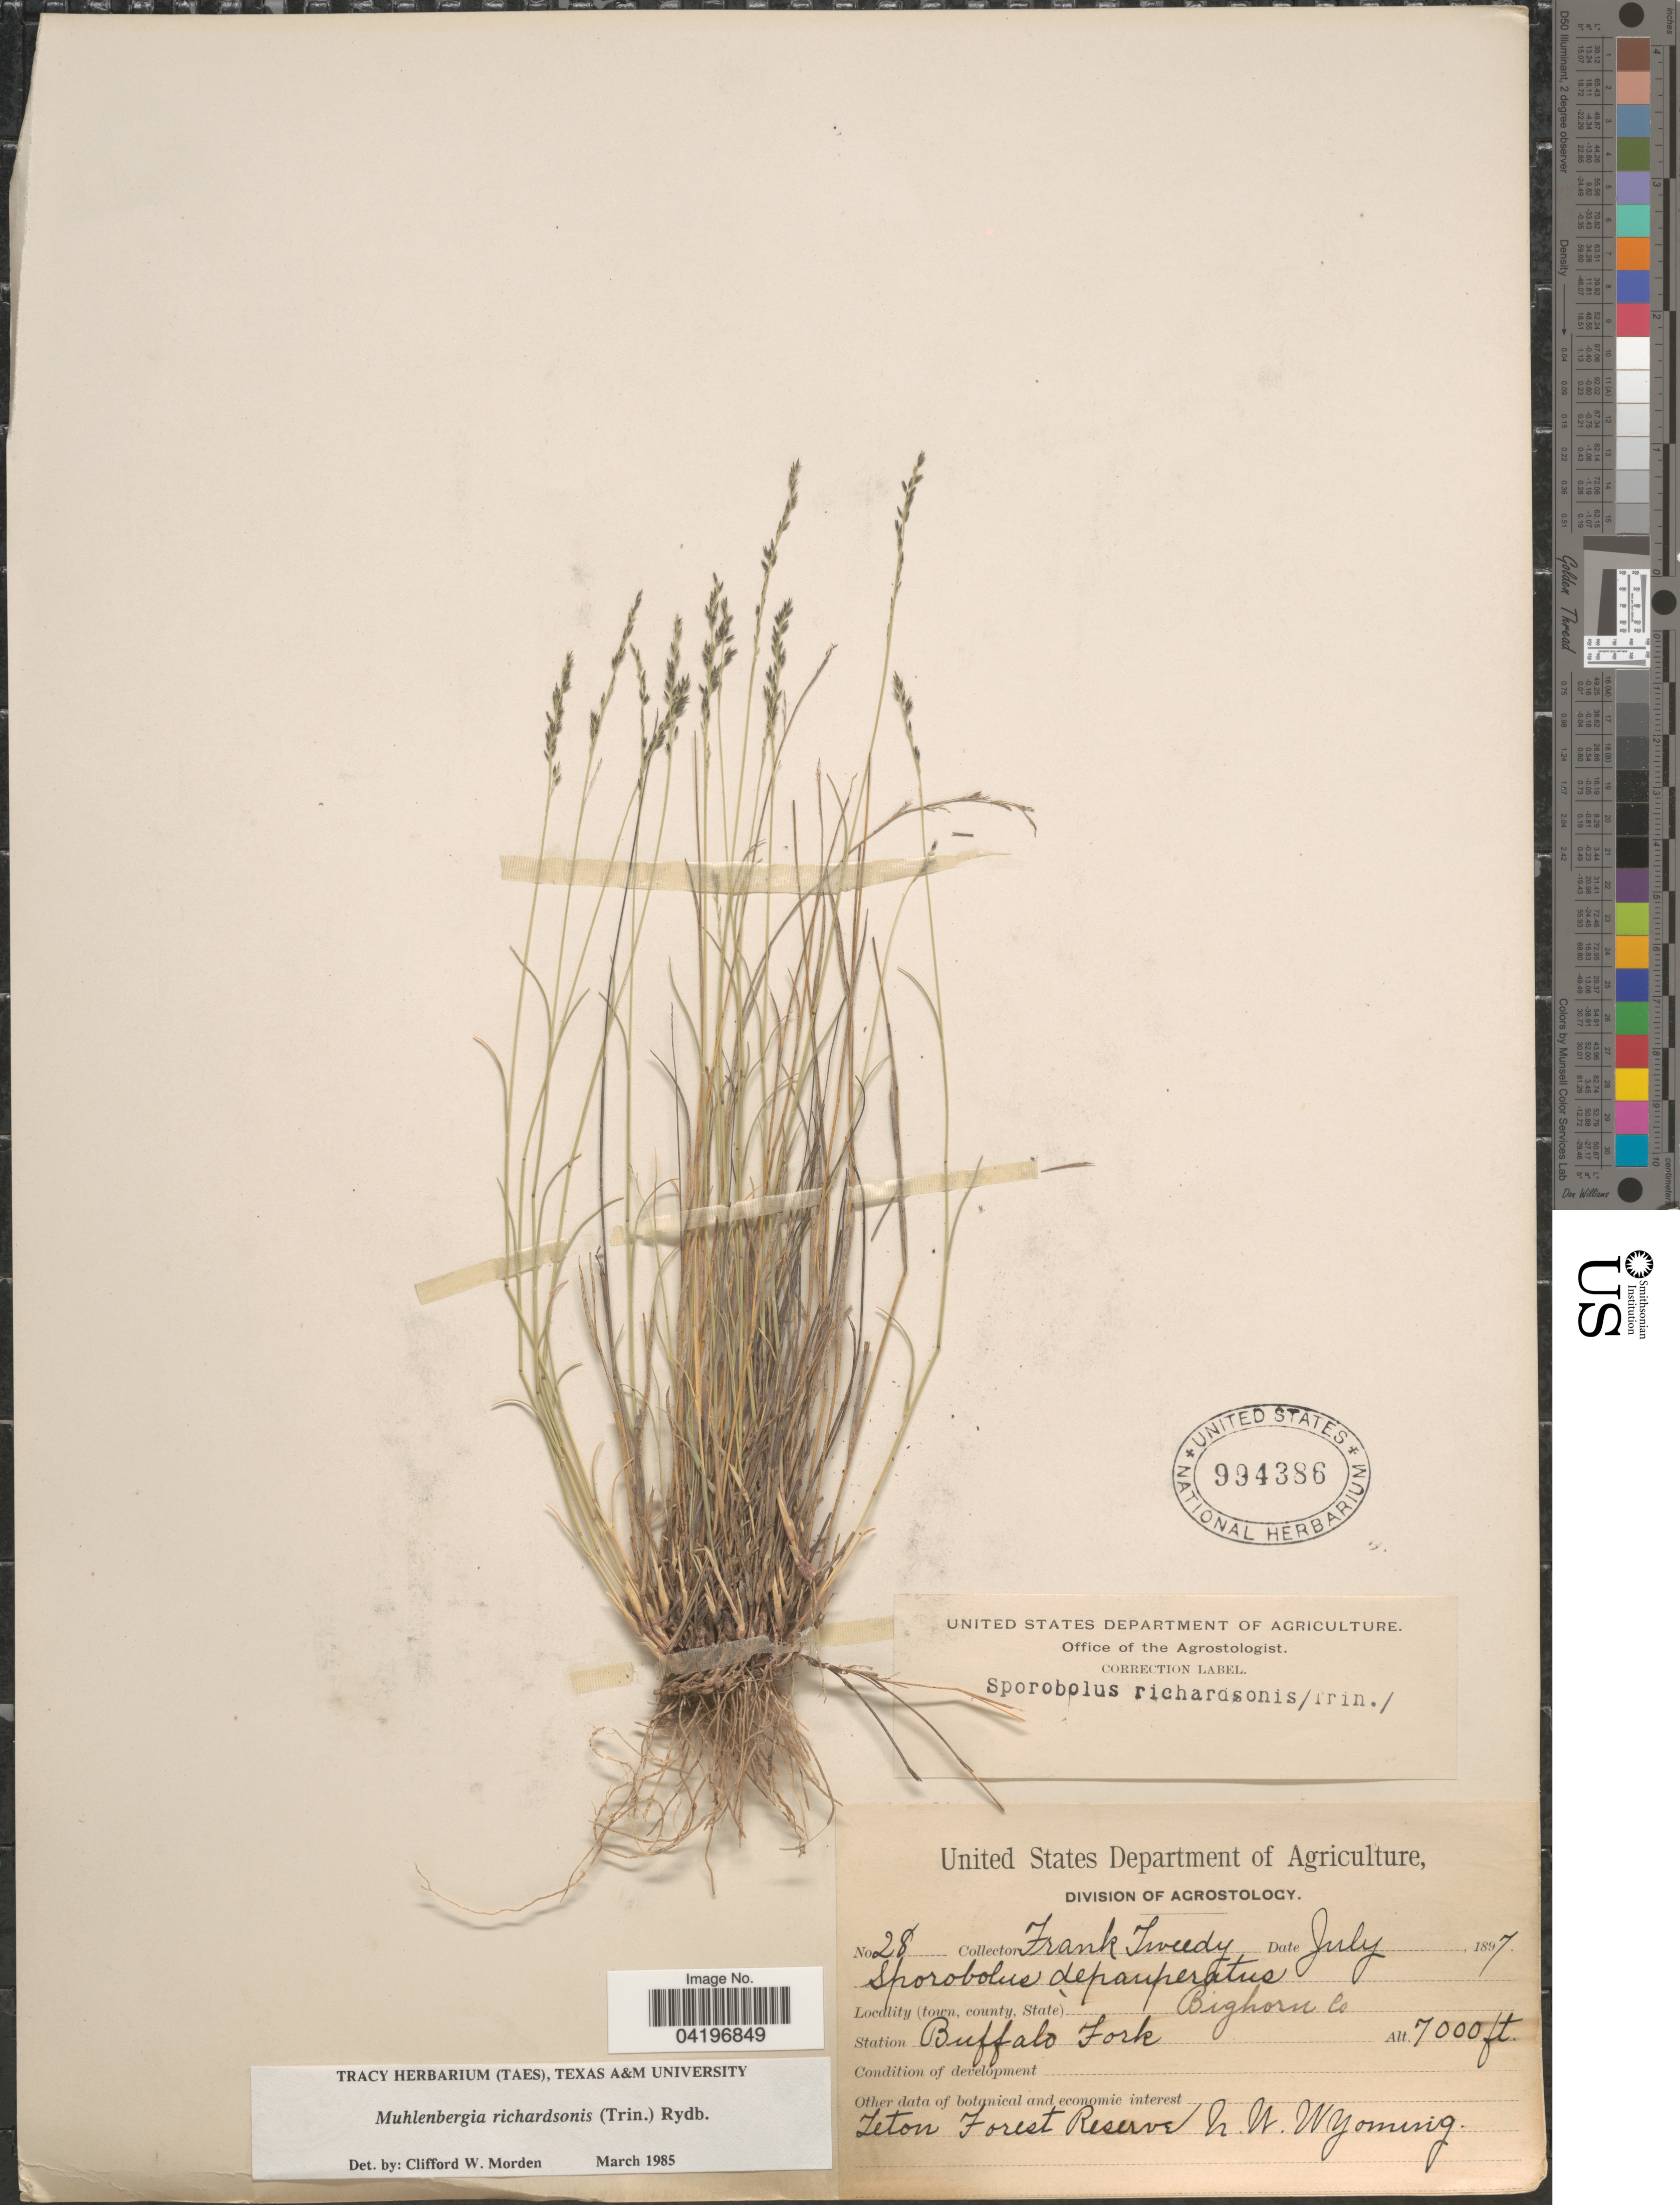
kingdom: Plantae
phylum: Tracheophyta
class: Liliopsida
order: Poales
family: Poaceae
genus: Muhlenbergia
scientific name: Muhlenbergia richardsonis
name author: (Trin.) Rydb.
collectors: F. Tweedy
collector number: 28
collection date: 1897-07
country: United States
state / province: Wyoming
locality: Bighorn Co. Station Buffalo Fork. Teton Forest Reserve N.W. Wyoming.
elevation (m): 2134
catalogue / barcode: US 994386